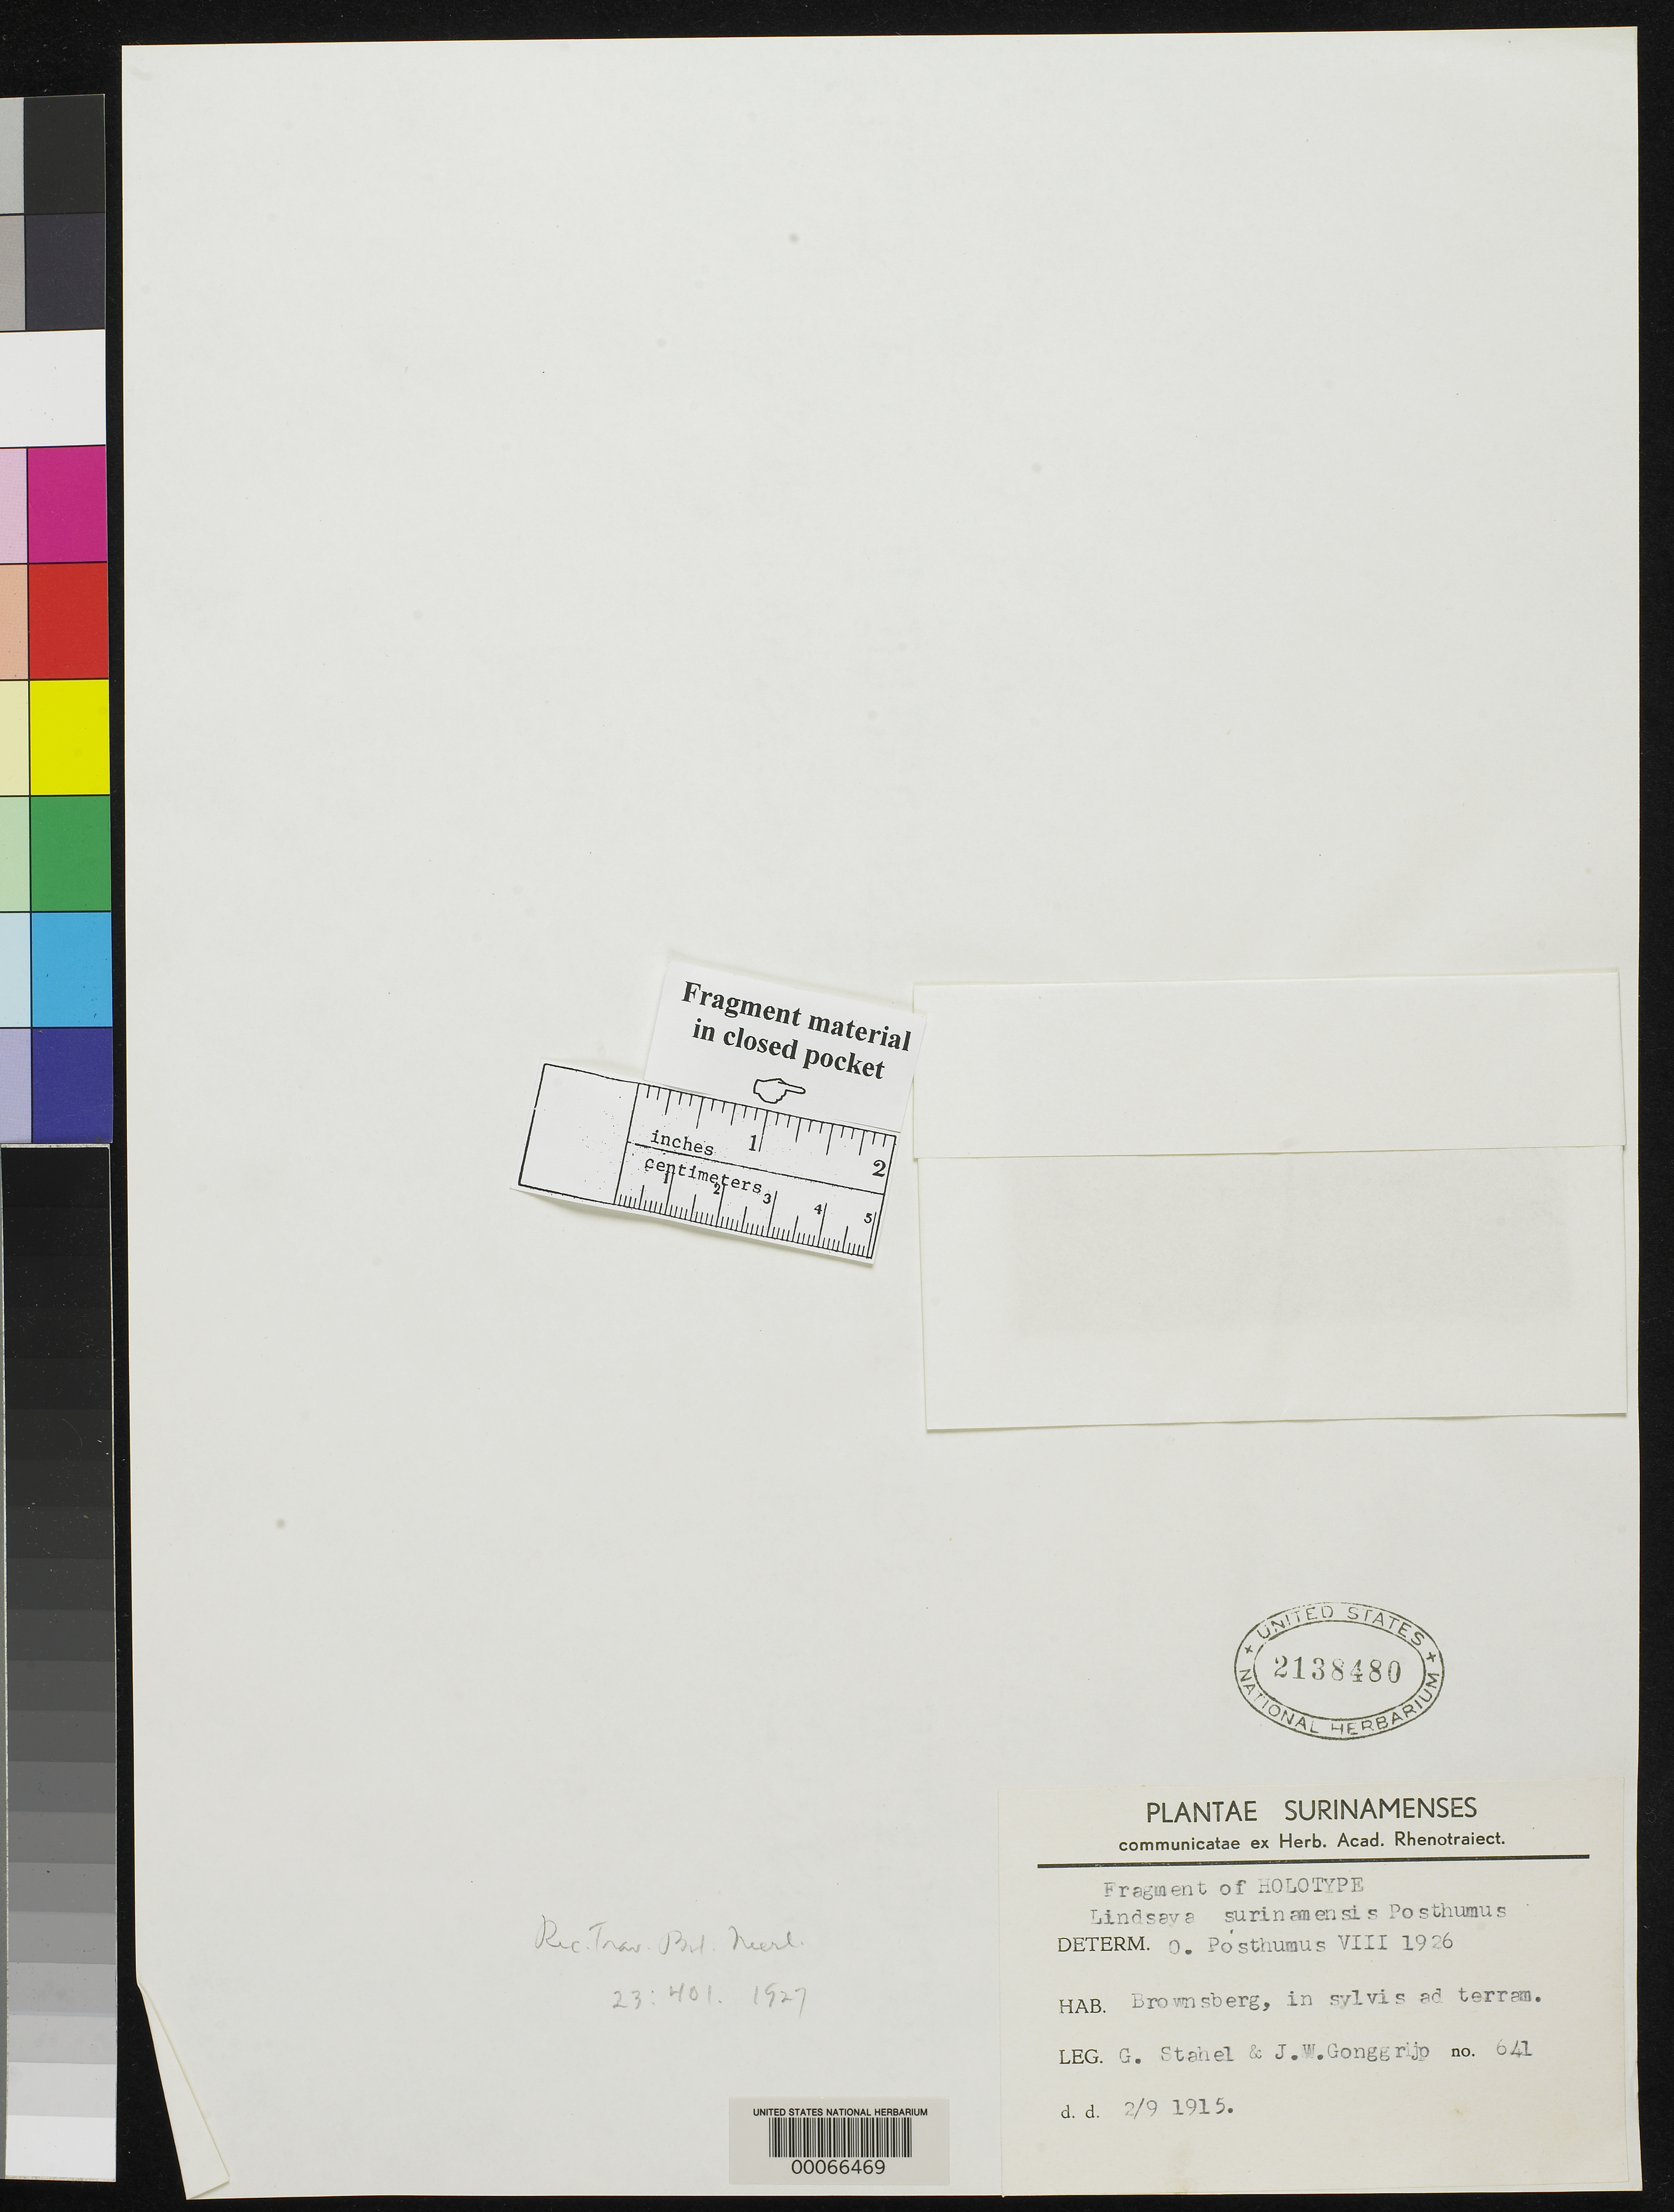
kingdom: Plantae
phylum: Tracheophyta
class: Polypodiopsida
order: Polypodiales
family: Lindsaeaceae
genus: Lindsaea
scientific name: Lindsaea surinamensis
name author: Posth.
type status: Type Fragment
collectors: G. Stahel & J. Gonggrijp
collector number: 641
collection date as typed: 02 Sep 1915 or 09 Feb 1915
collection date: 1915-02-09 or 1915-09-02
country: Suriname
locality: Brownsberg.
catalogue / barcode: US 2138480